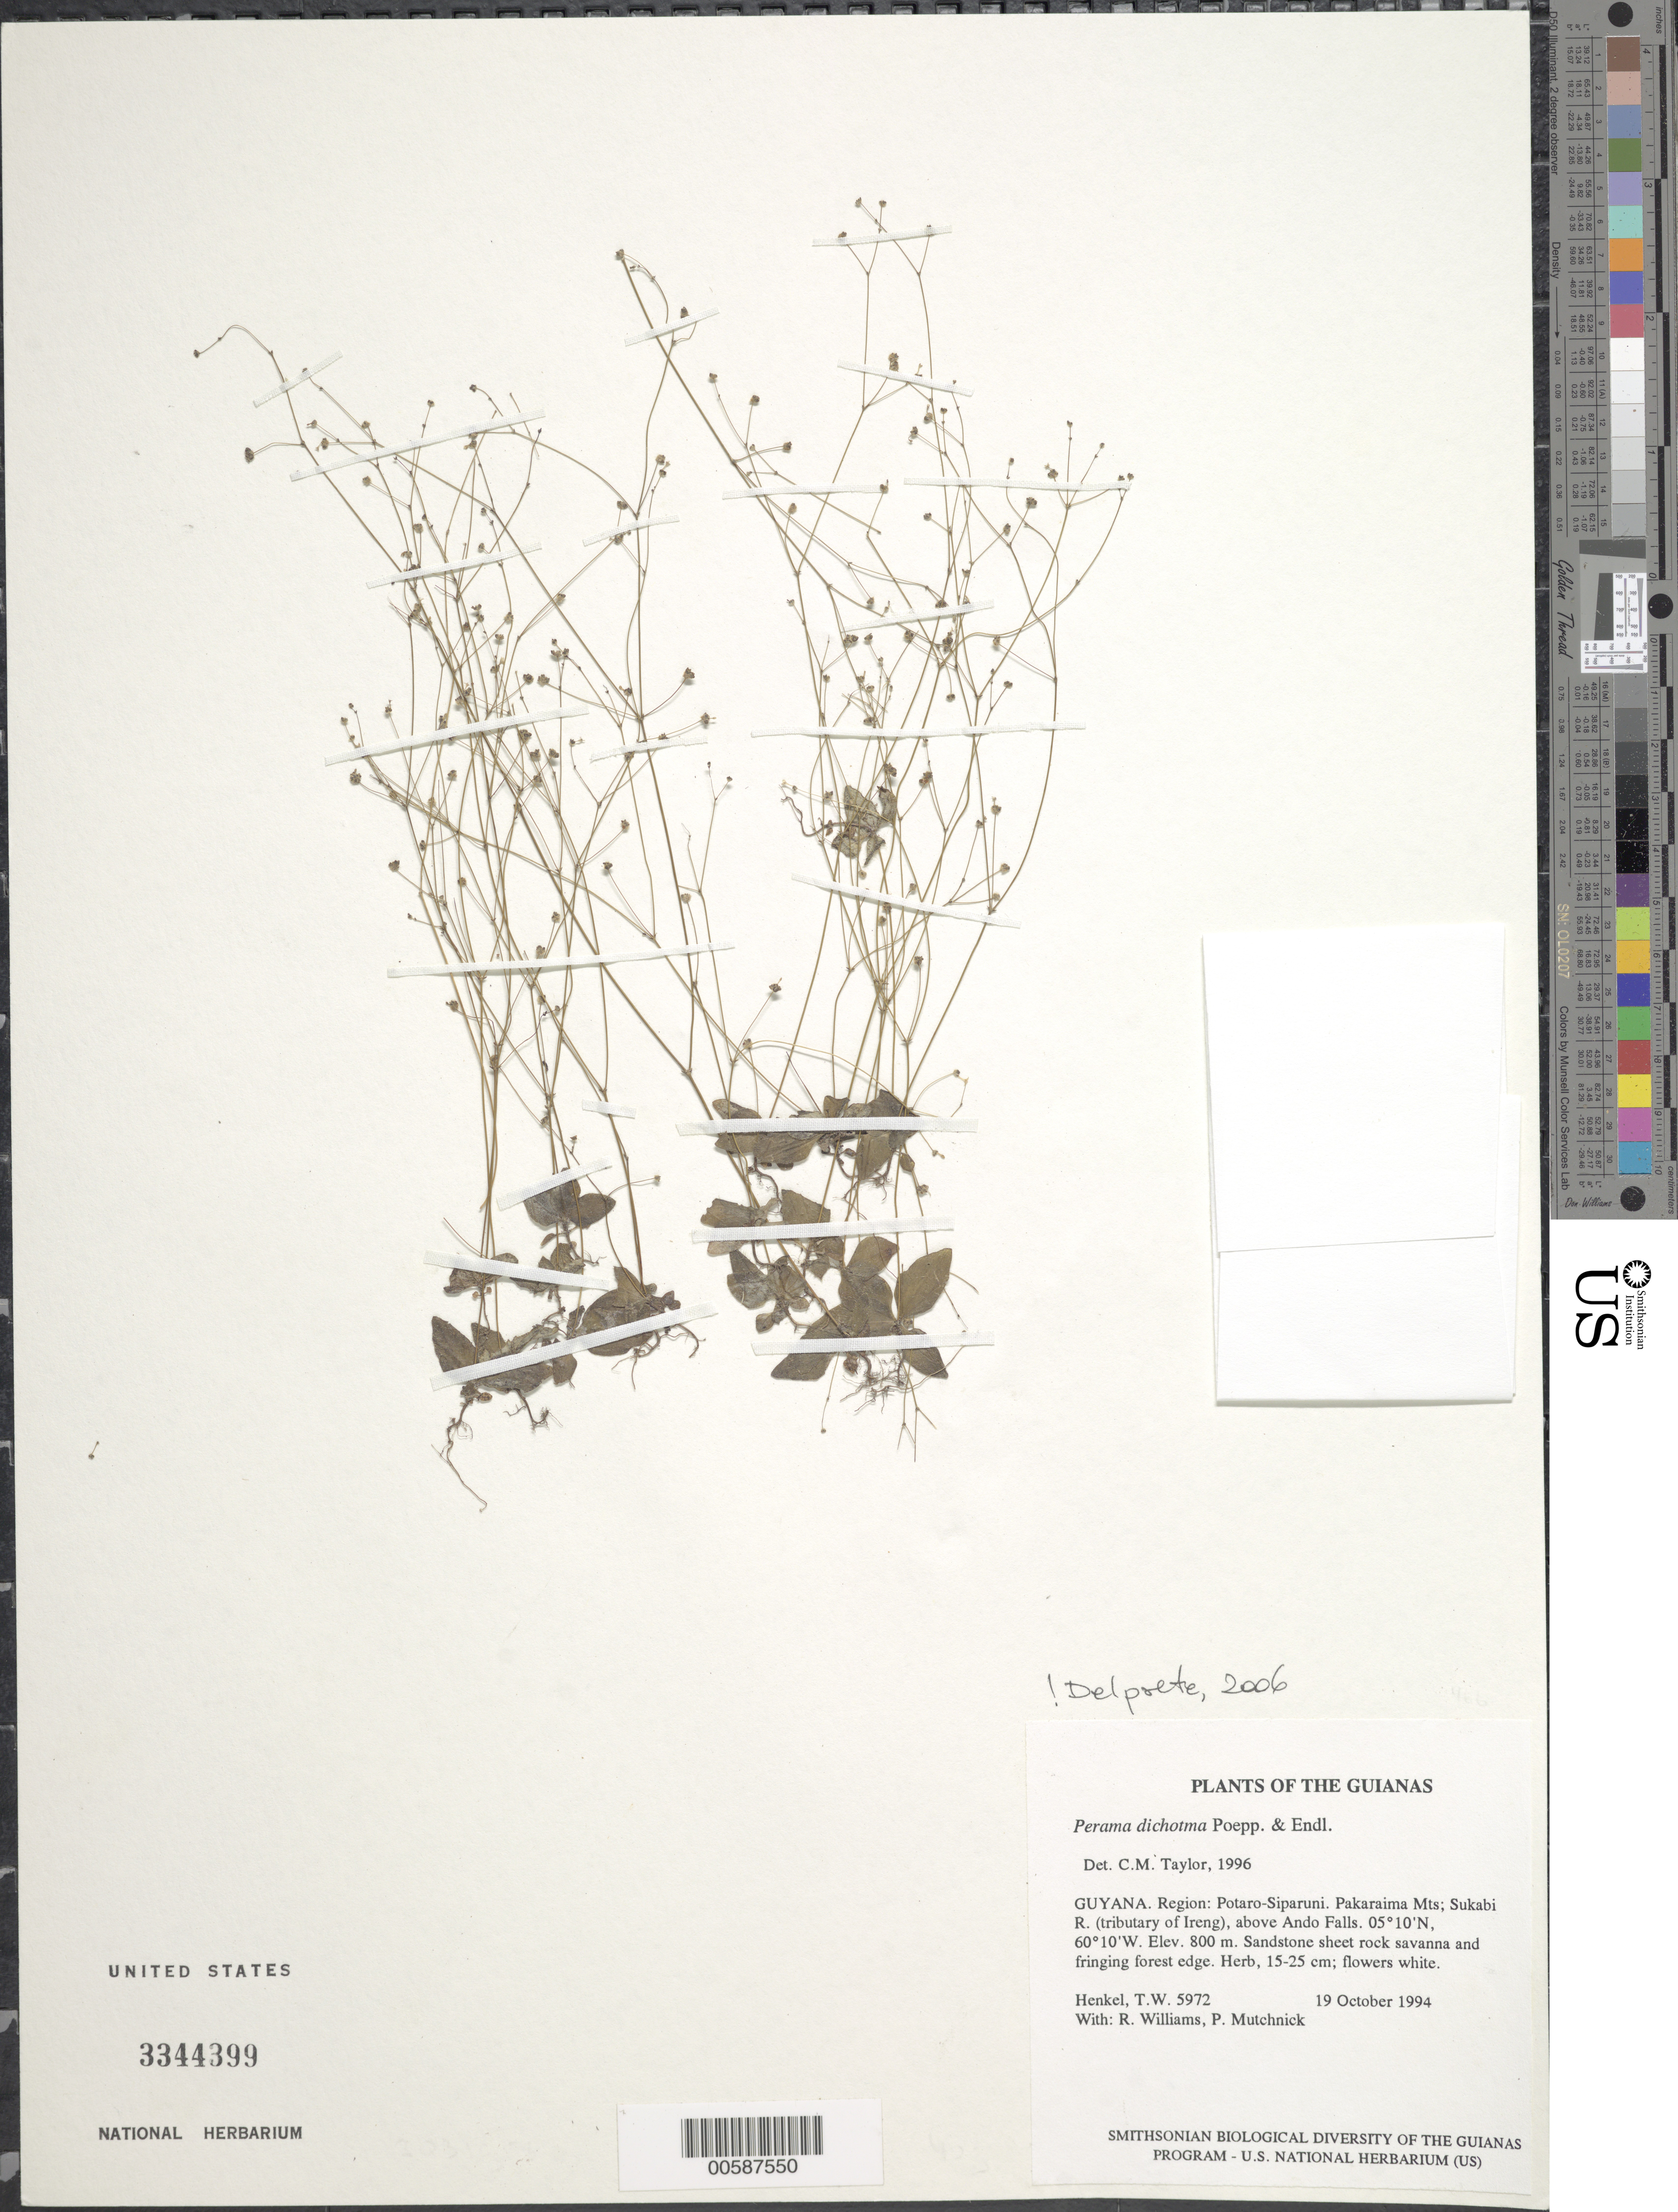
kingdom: Plantae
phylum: Tracheophyta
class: Magnoliopsida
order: Gentianales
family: Rubiaceae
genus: Perama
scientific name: Perama dichotoma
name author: Poepp.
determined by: Delprete, P. G., Herb. de Guyane Cay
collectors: T. Henkel, R. Williams & P. Mutchnick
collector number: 5972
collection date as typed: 19 October 1994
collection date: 1994-10-19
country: Guyana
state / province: Potaro-Siparuni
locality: Pakaraima Mts; Sukabi R. (tributary of Ireng), above Ando Falls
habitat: Sandstone sheet rock savanna and fringing forest edge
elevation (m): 800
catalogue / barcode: US 3344399